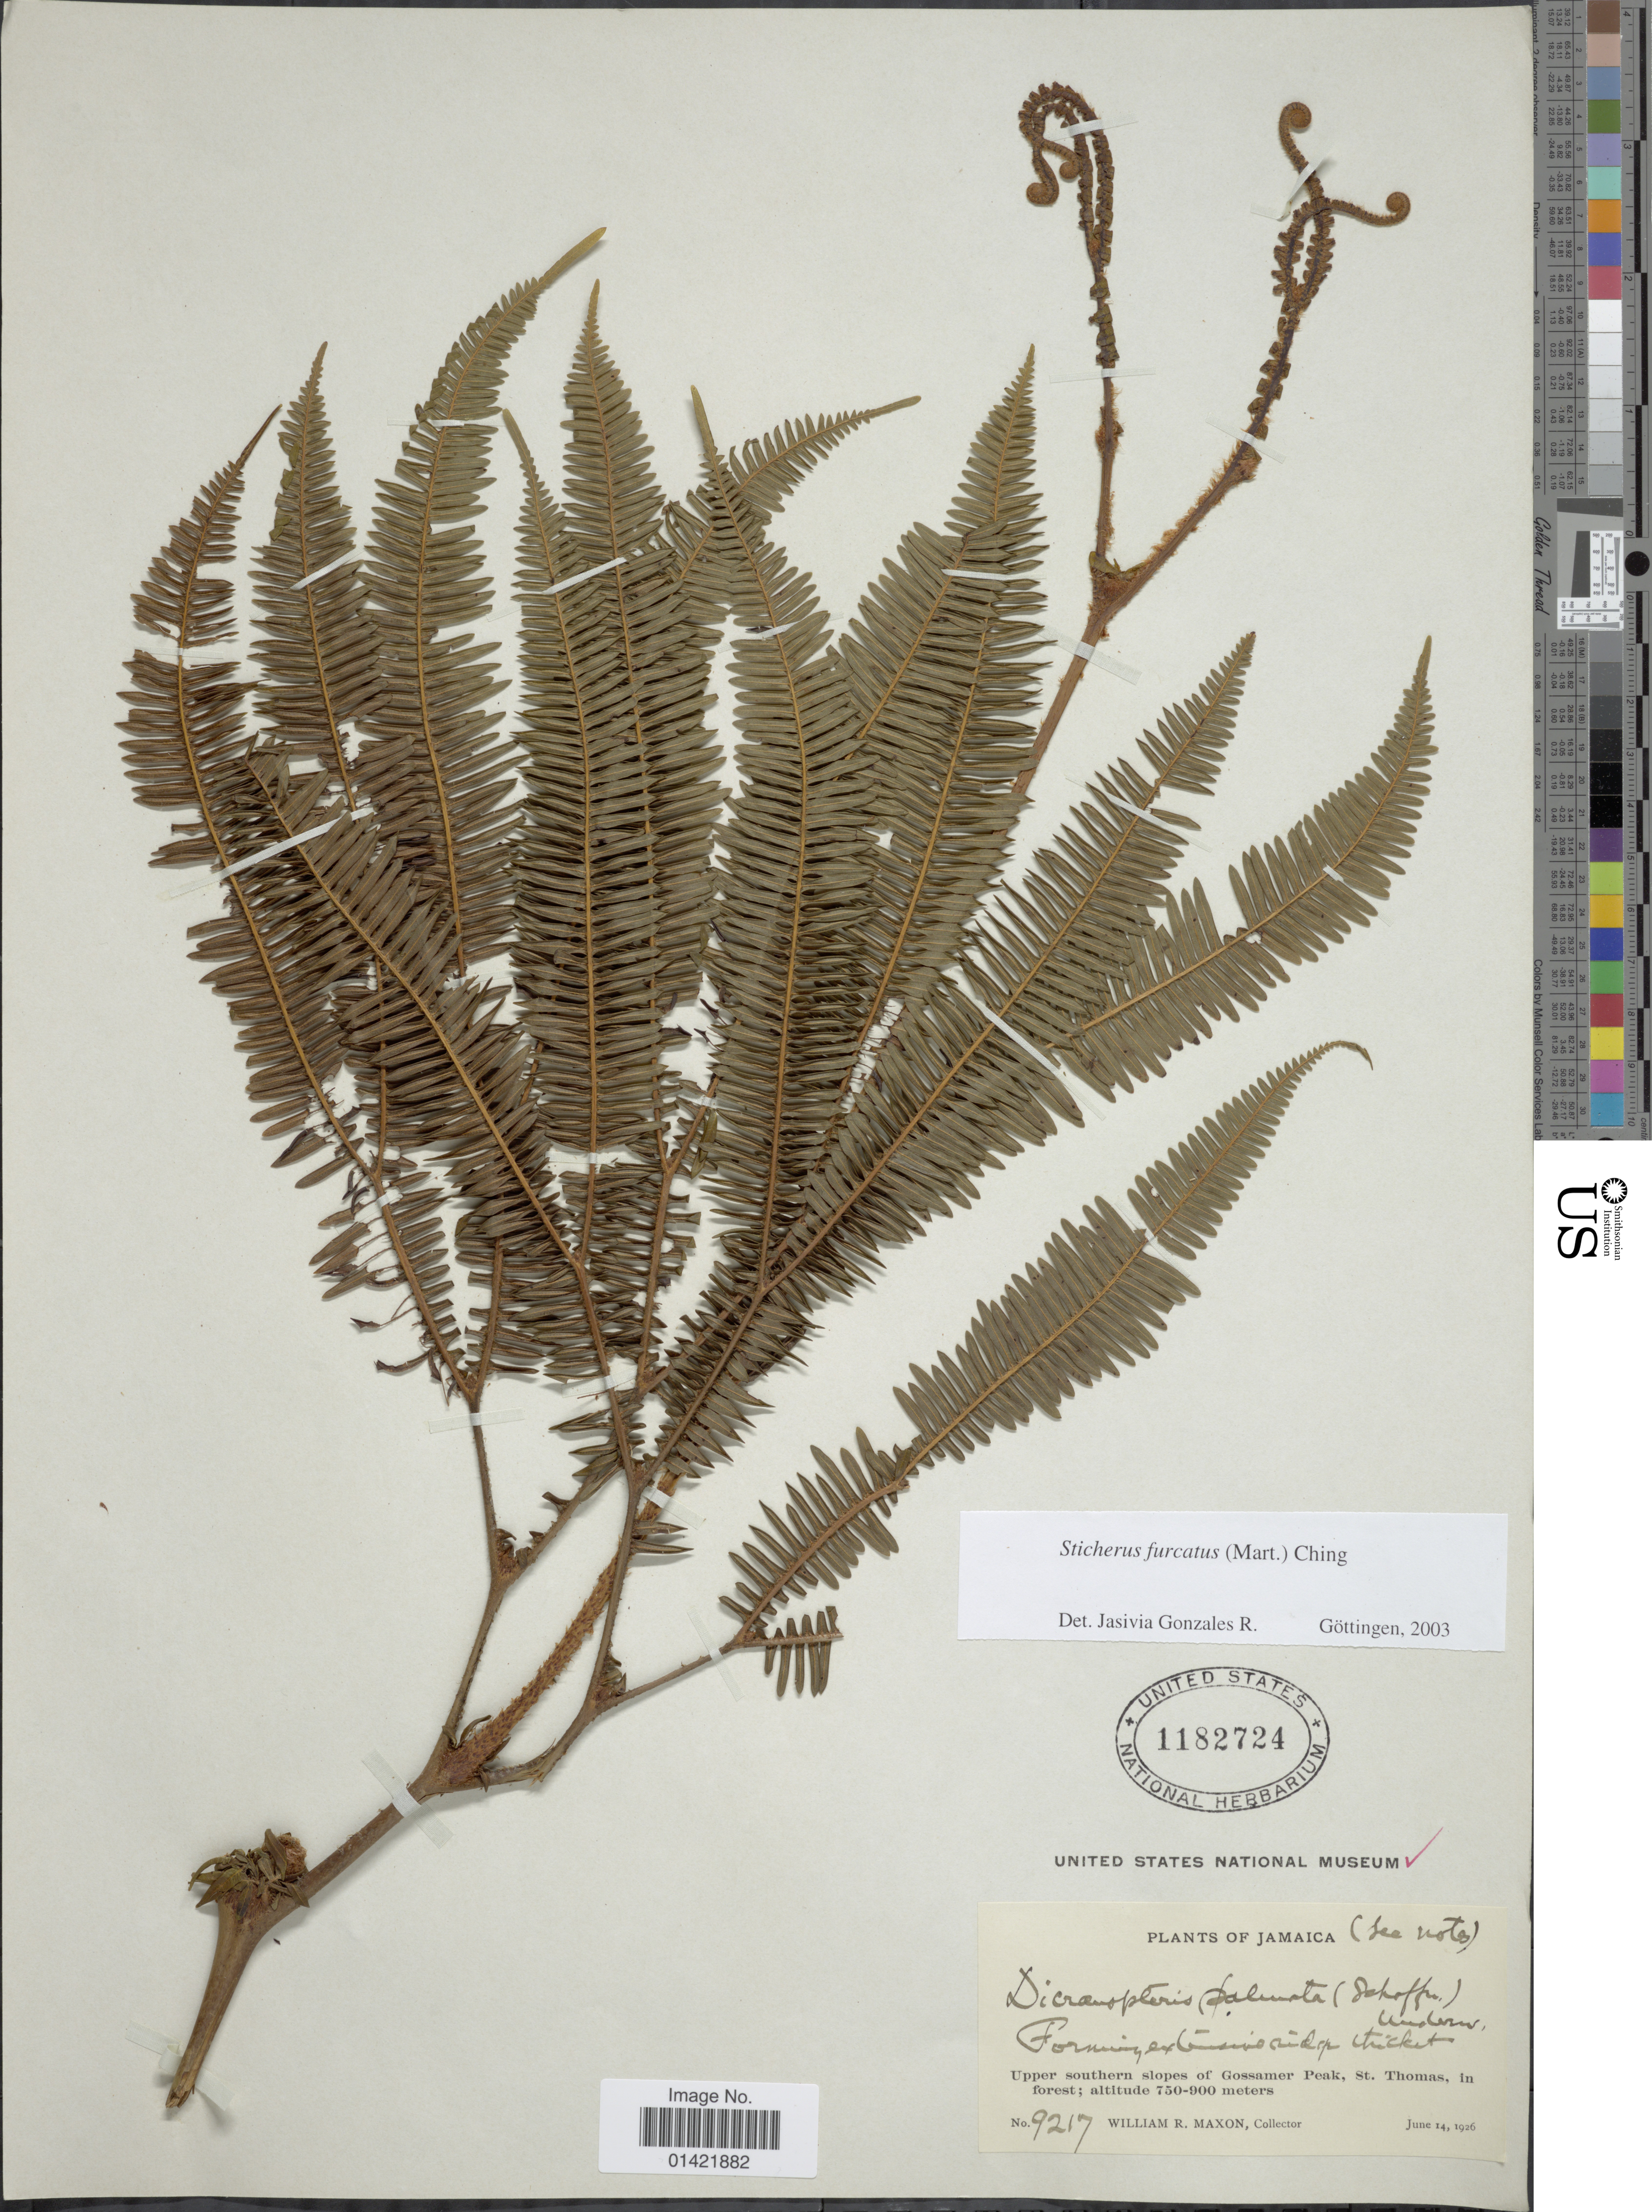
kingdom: Plantae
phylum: Tracheophyta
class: Polypodiopsida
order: Gleicheniales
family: Gleicheniaceae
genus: Sticherus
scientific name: Sticherus furcatus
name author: (L.) Ching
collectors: W. R. Maxon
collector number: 9217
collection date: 1926-06-14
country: Jamaica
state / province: Saint Thomas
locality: Upper southern slopes of Gossamer Peak, St. Thomas, in forest.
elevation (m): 750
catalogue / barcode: US 1182724